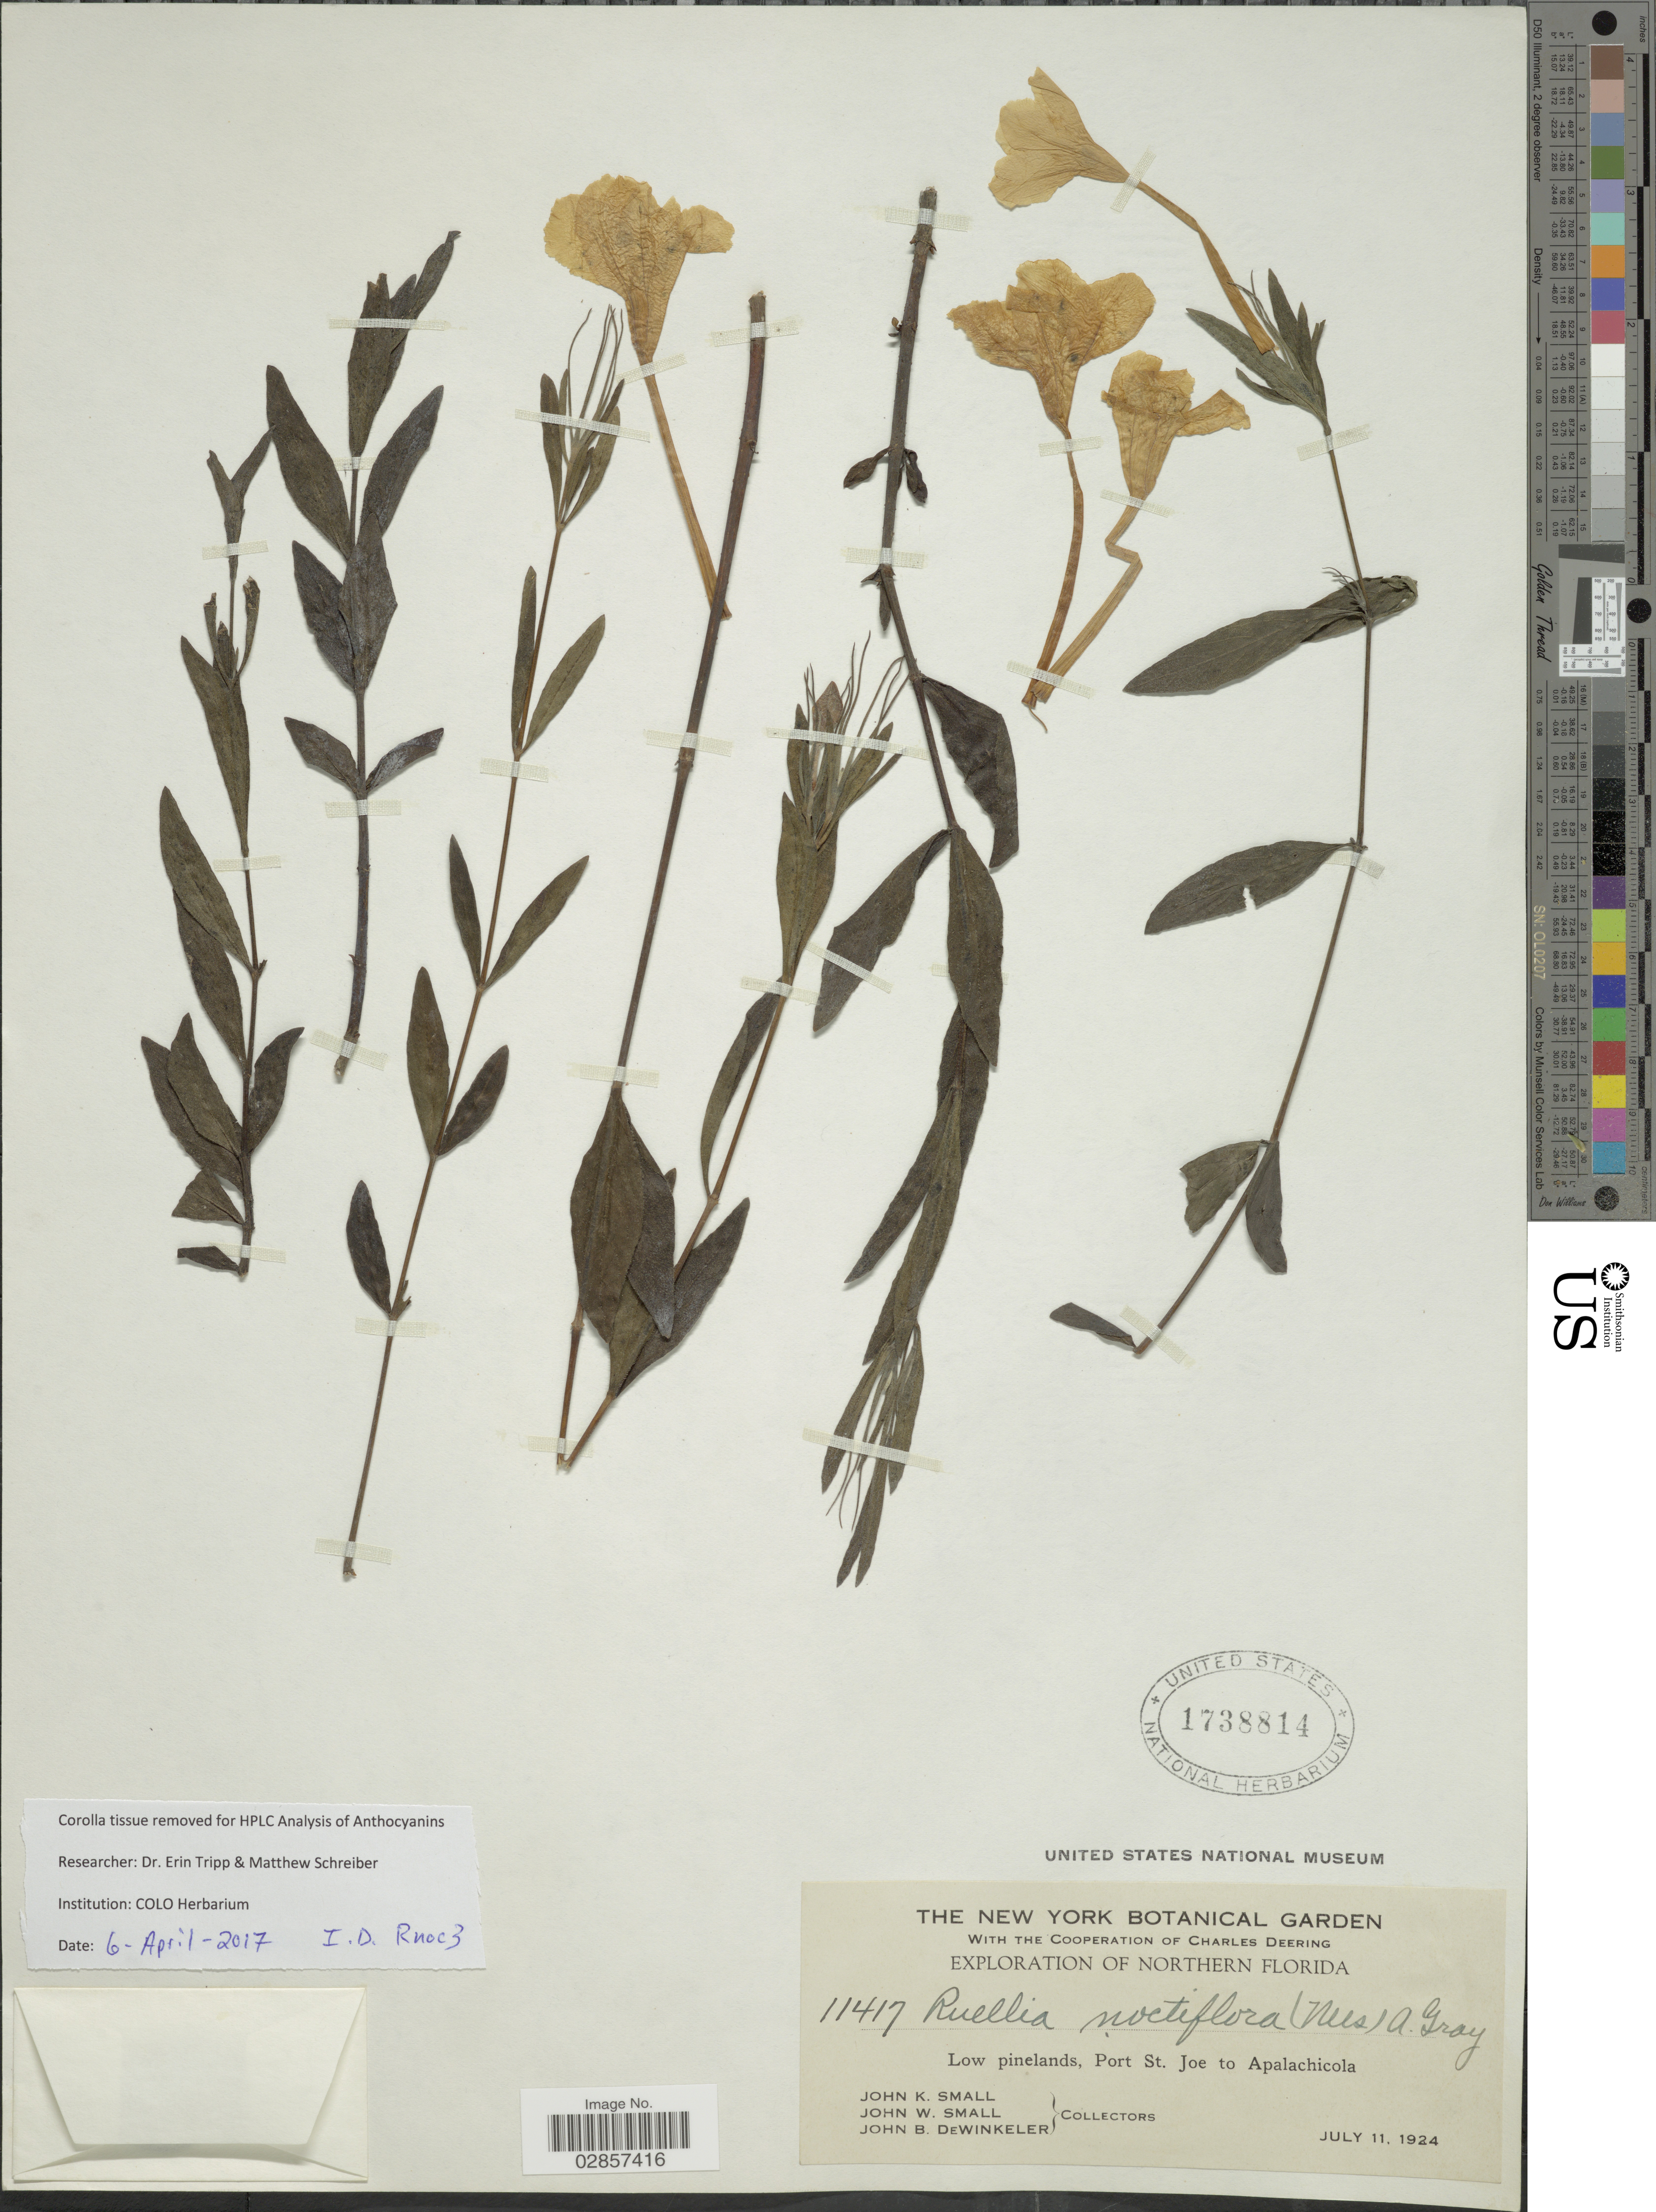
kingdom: Plantae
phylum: Tracheophyta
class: Magnoliopsida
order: Lamiales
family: Acanthaceae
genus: Ruellia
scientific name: Ruellia noctiflora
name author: (Nees) A. Gray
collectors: J. K. Small, J. Small & J. B. Dewinkeler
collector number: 11417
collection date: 1924-07-11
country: United States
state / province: Florida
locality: Northern Florida, Low pinelands, Port St. Joe to Apalachicola.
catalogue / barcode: US 1738814